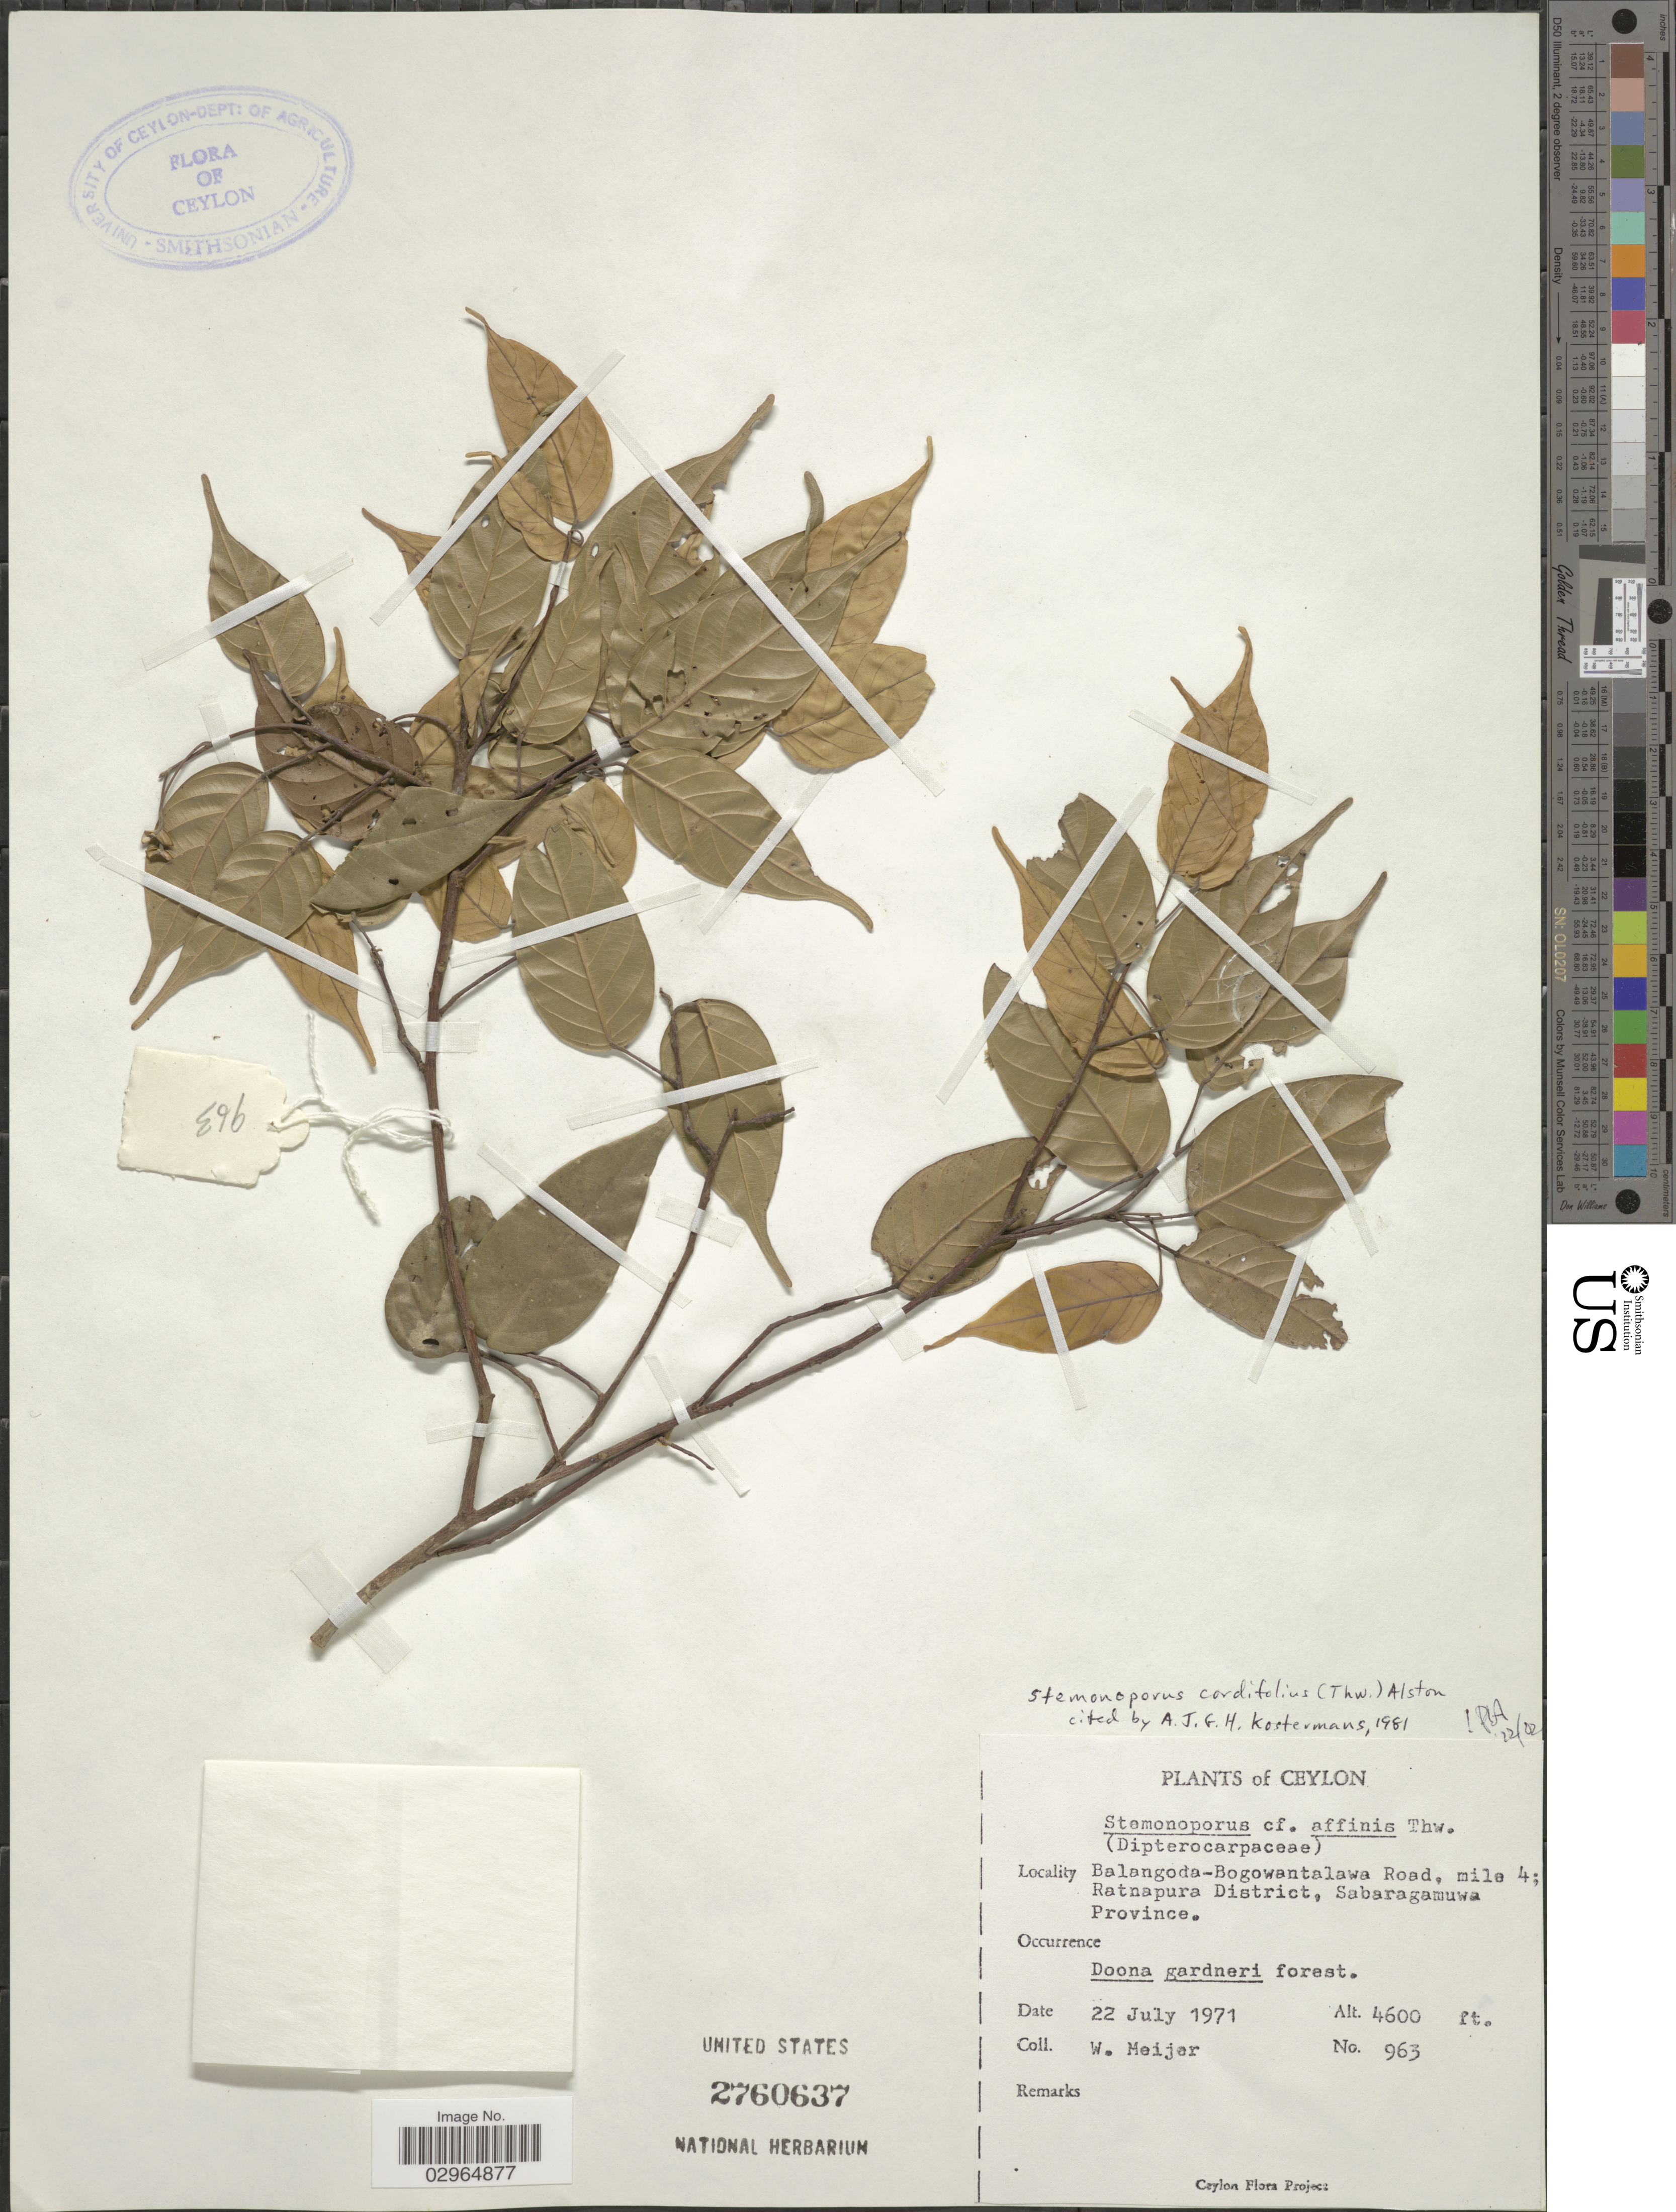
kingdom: Plantae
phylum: Tracheophyta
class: Magnoliopsida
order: Malvales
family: Dipterocarpaceae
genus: Stemonoporus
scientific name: Stemonoporus cordifolius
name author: (Thwaites) Alston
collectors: W. Meijer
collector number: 963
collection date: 1971-07-22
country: Sri Lanka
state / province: Sabaragamuwa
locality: Ceylon. Balangoda-Bogawantalawa Road, mile 4; Ratnapura District, Sabaragamuwa Province.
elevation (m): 1402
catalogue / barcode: US 2760637